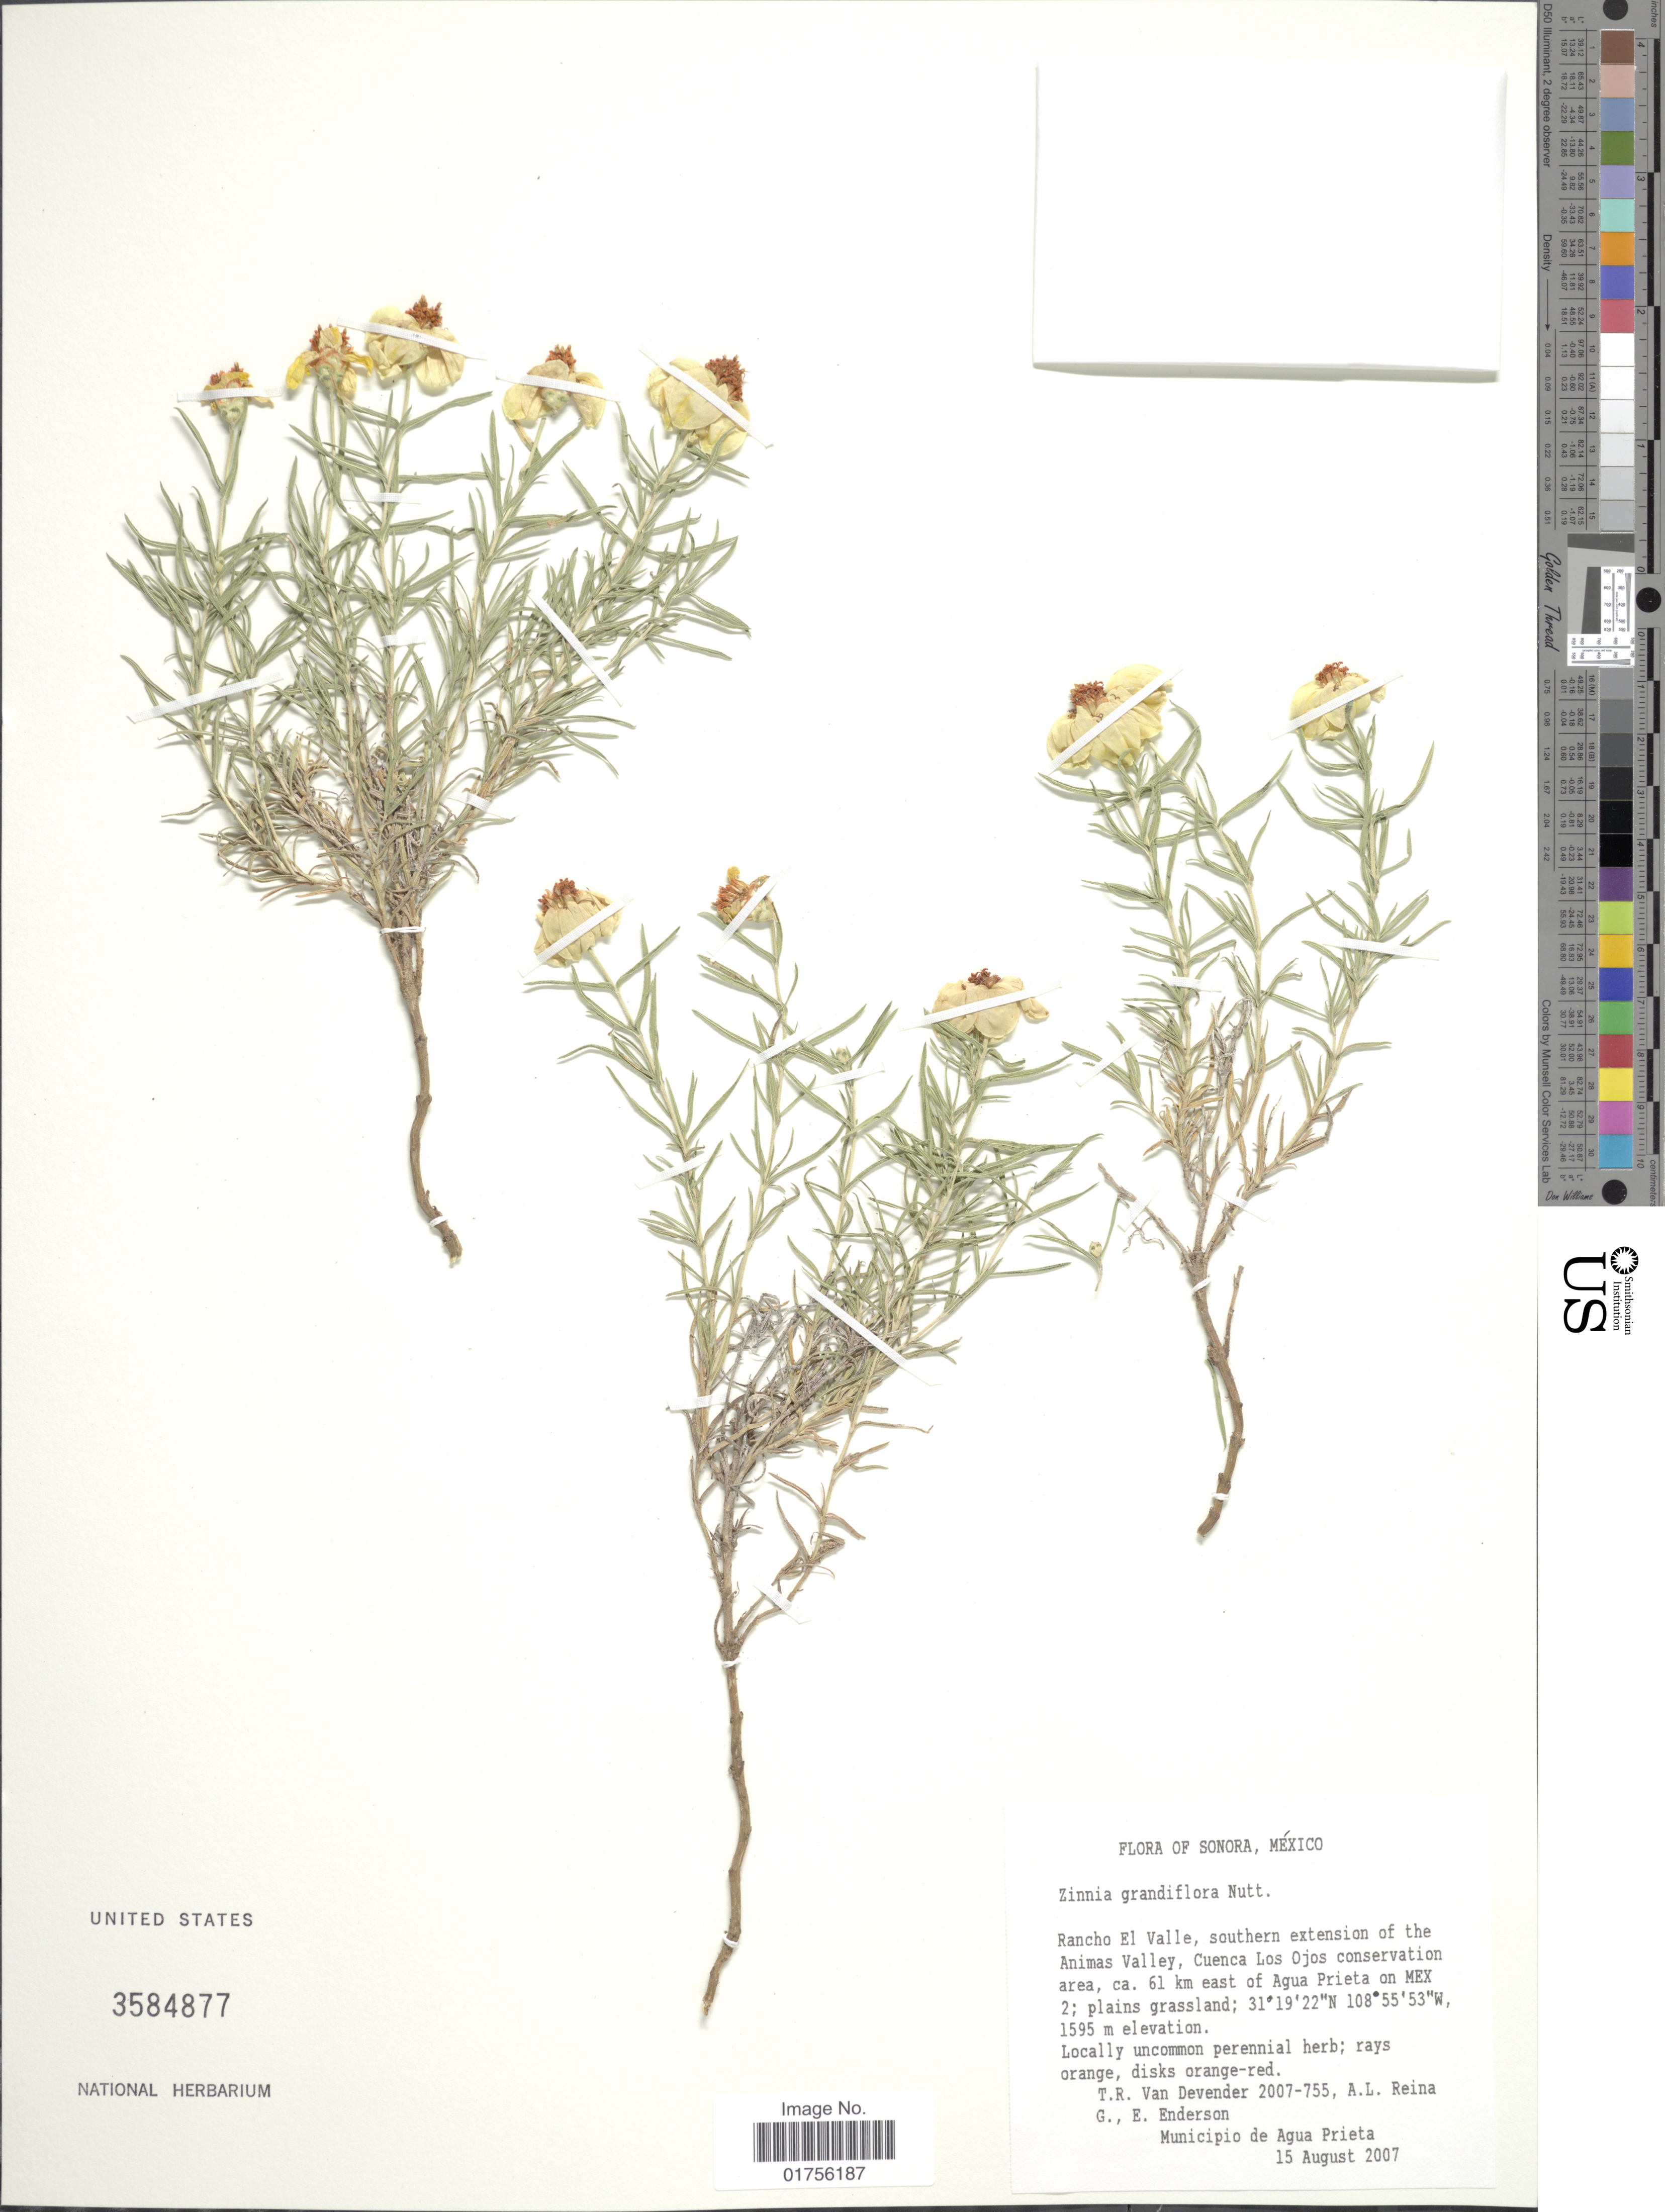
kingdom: Plantae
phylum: Tracheophyta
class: Magnoliopsida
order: Asterales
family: Asteraceae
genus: Zinnia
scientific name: Zinnia grandiflora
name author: Nutt.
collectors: T. R. Van Devender, A. L. Reina G. & G. Henderson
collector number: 2007-755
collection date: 2007-08-15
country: Mexico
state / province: Sonora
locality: Rancho El Valle, southern extension of the Animas Valley, Cuenca Los Ojos conservation area, 61 km east of Agua Prieta on Mex 2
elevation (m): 1595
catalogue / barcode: US 3584877